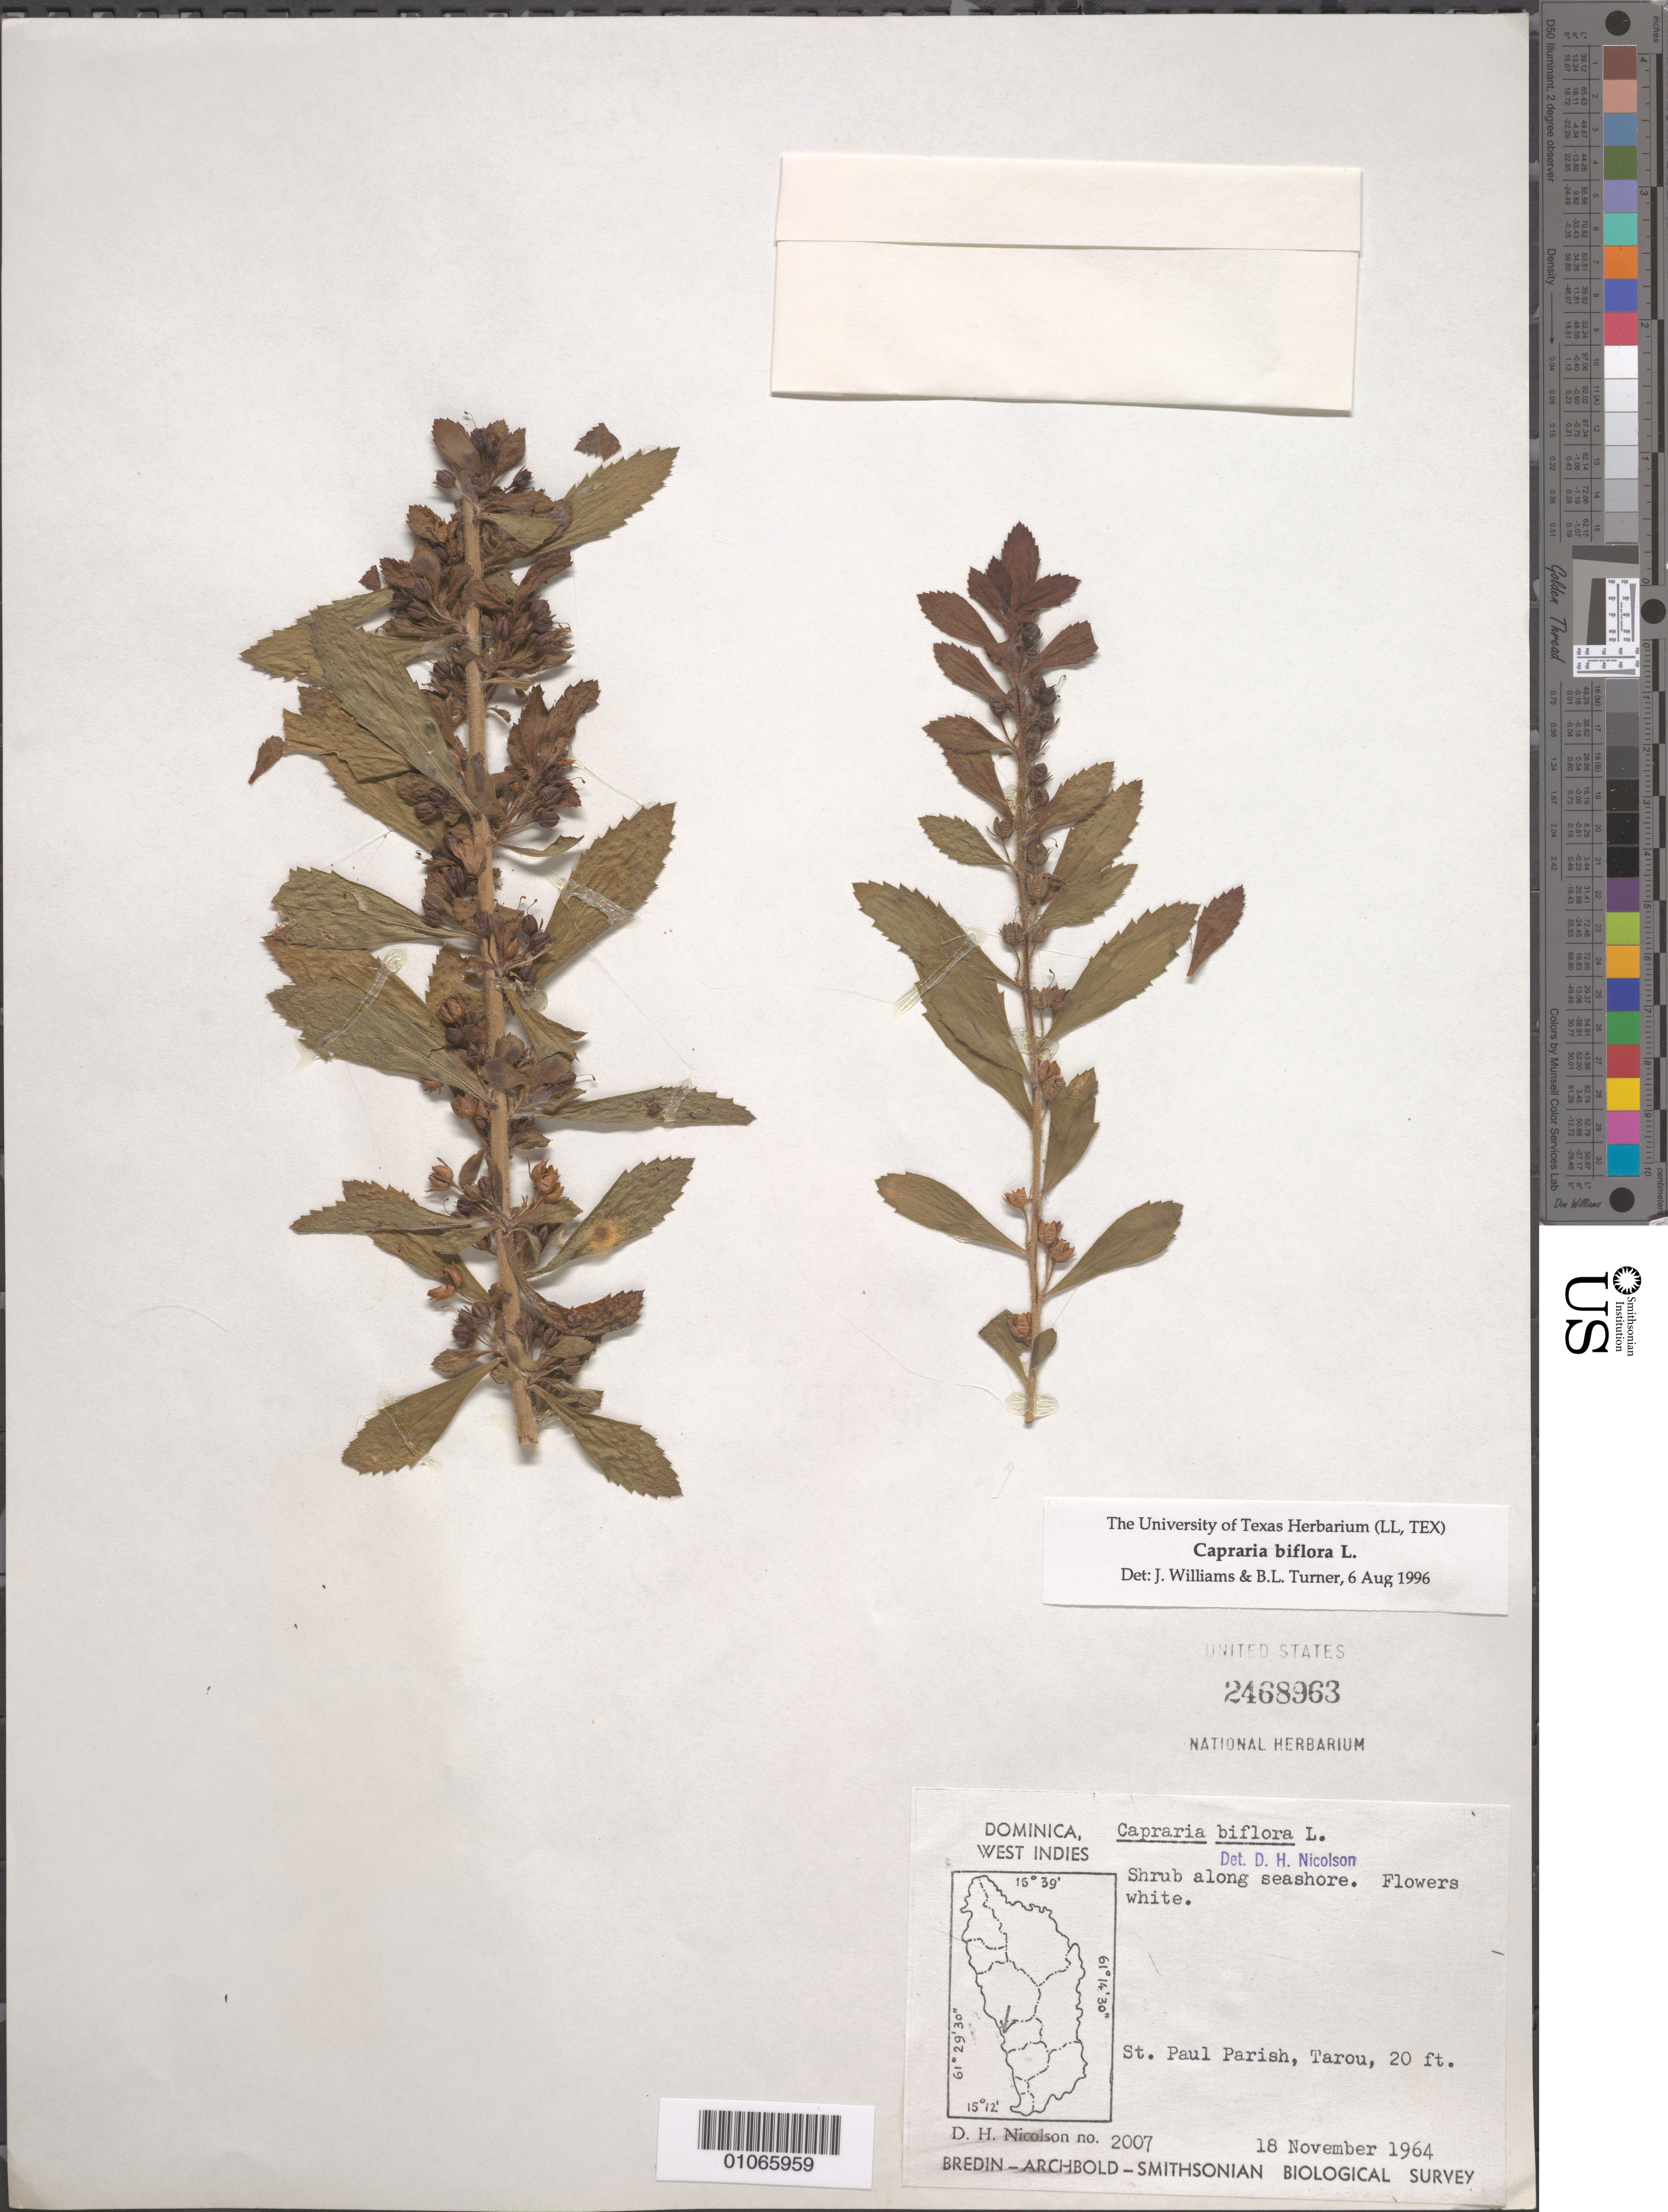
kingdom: Plantae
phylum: Tracheophyta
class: Magnoliopsida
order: Lamiales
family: Scrophulariaceae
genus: Capraria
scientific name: Capraria biflora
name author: L.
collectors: D. H. Nicolson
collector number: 2007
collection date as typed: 18 Nov 1964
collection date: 1964-11-18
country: Dominica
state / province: St. Paul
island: Dominica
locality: Tarou, along seashore.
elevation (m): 6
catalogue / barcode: US 2468963